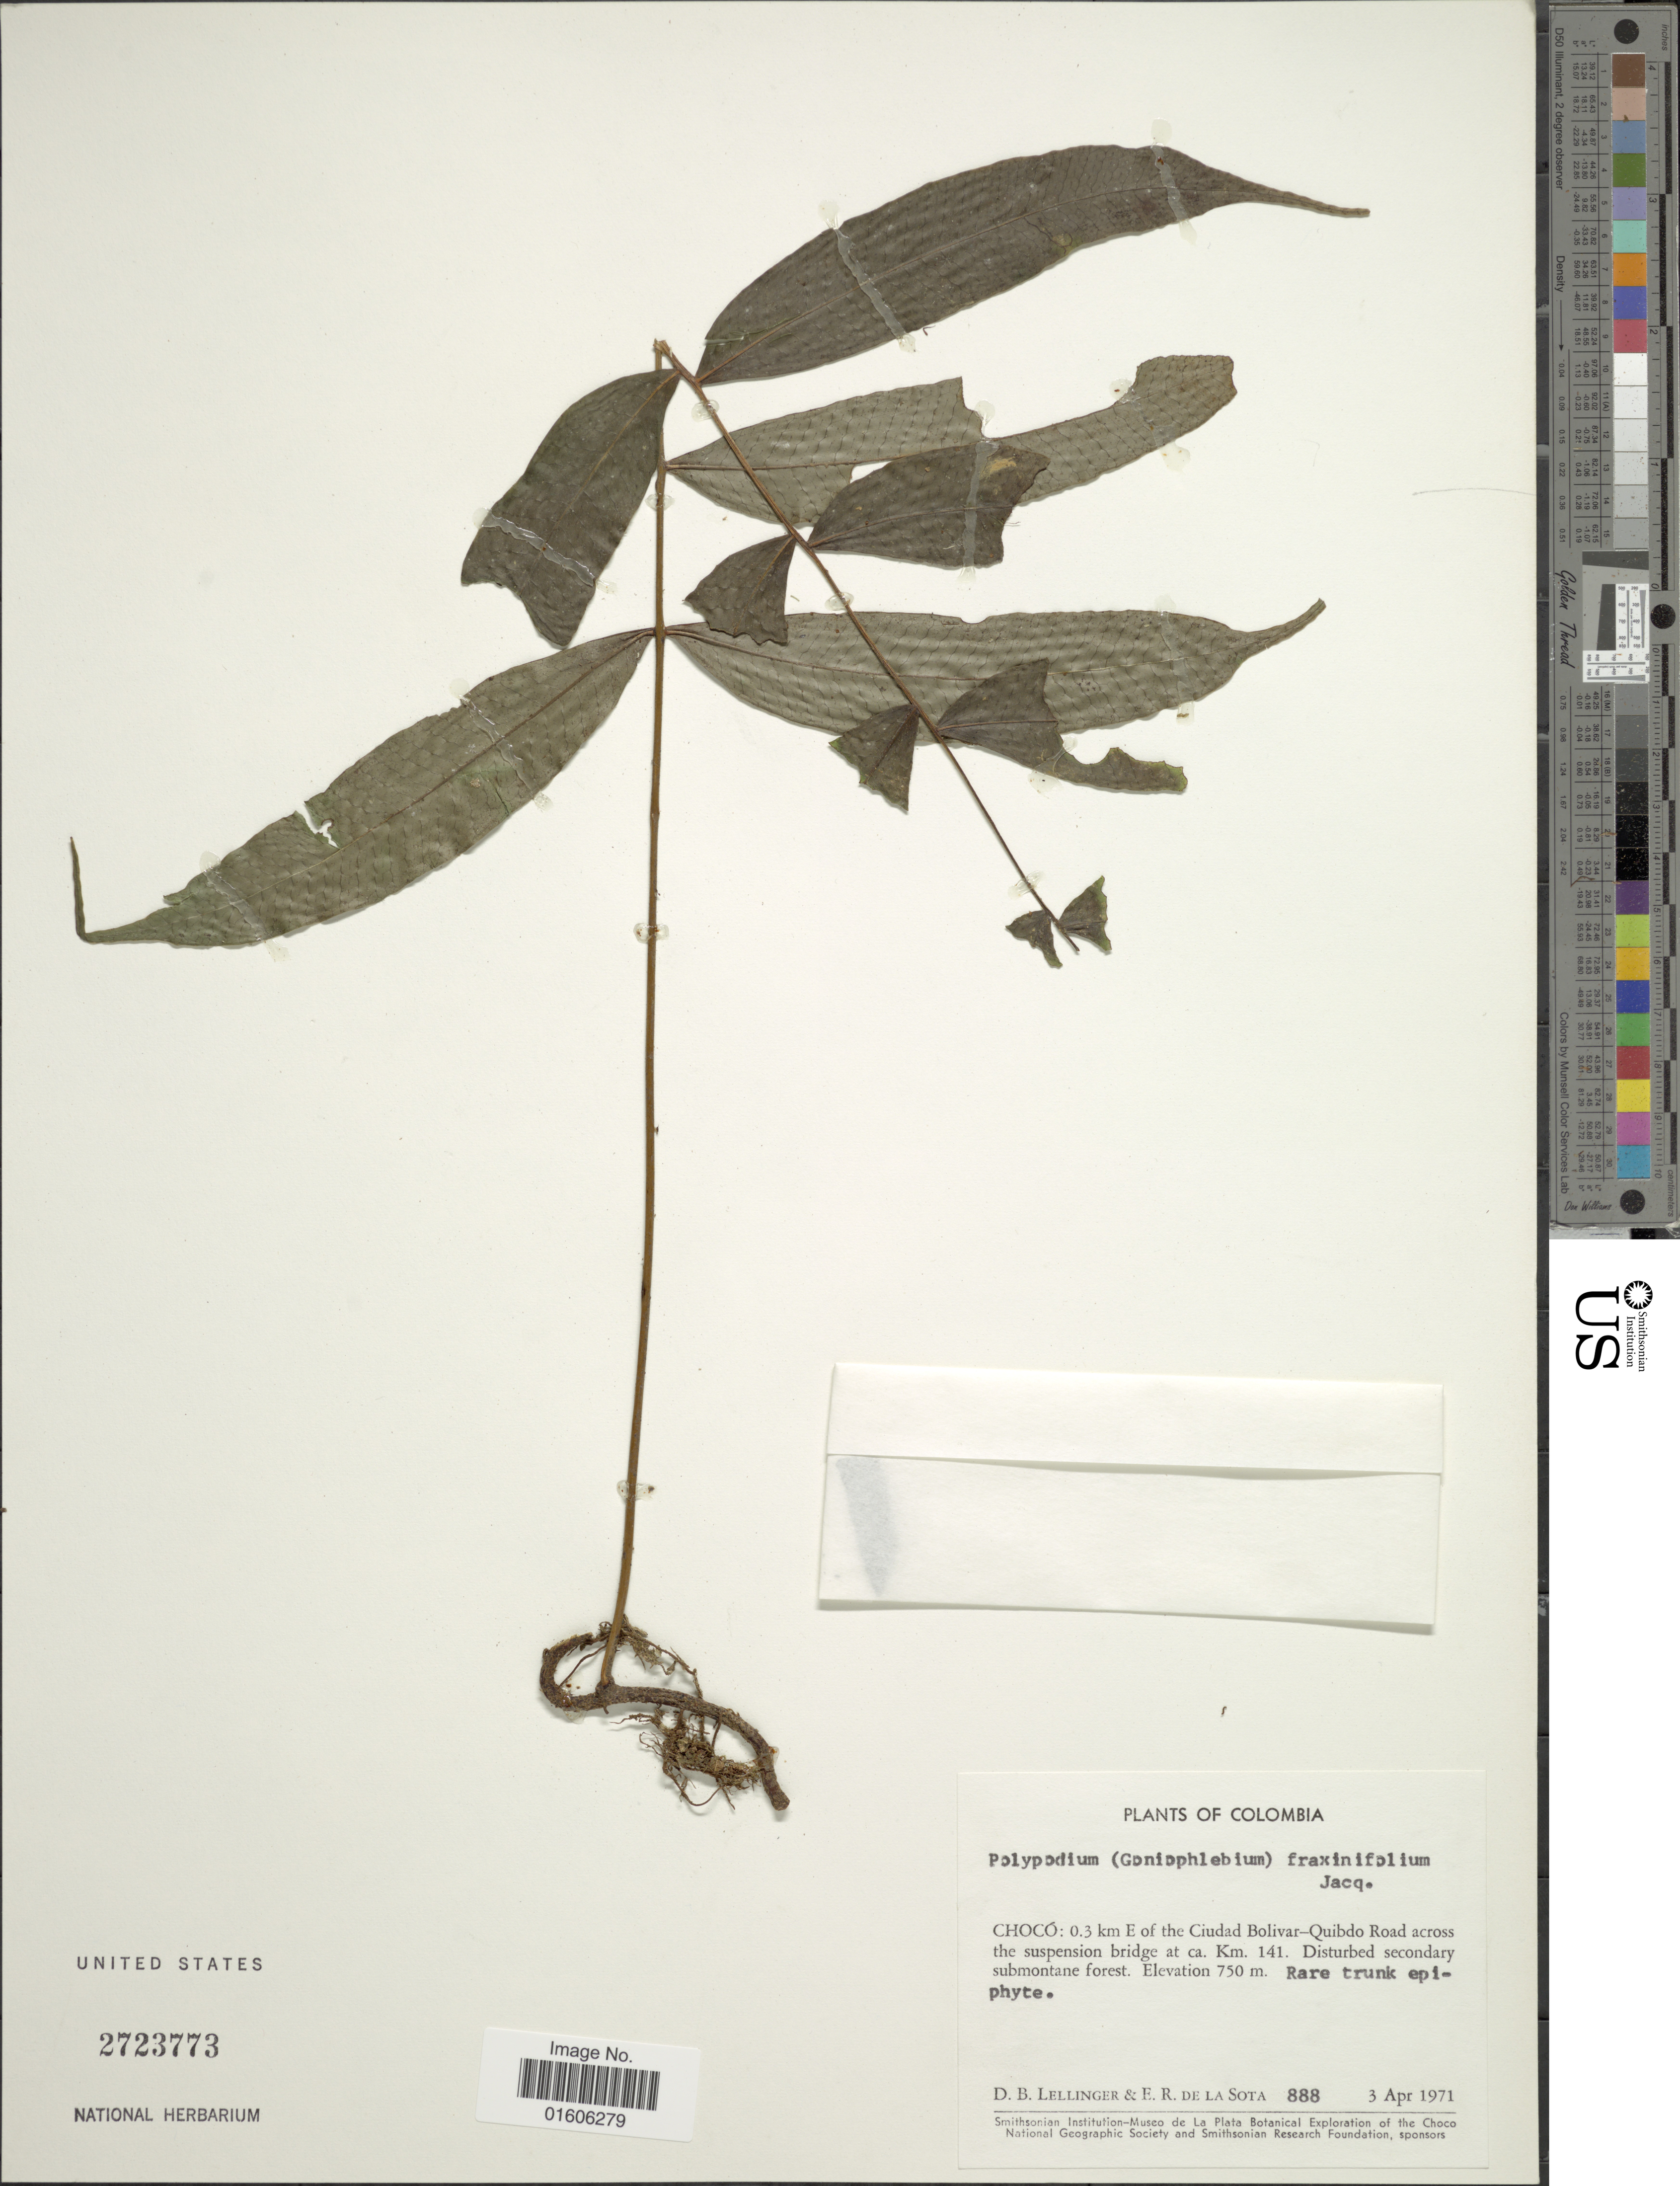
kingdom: Plantae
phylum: Tracheophyta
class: Polypodiopsida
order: Polypodiales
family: Polypodiaceae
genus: Serpocaulon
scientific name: Serpocaulon fraxinifolium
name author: (Jacq.) A.R. Sm.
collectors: D. B. Lellinger & E. R. de la Sota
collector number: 888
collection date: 1971-04-03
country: Colombia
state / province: Chocó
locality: Chocó: 0.3 km E of the Ciudad Bolivar-Quibdo Road across the suspension bridge at ca. Km. 141.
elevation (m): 750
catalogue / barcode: US 2723773